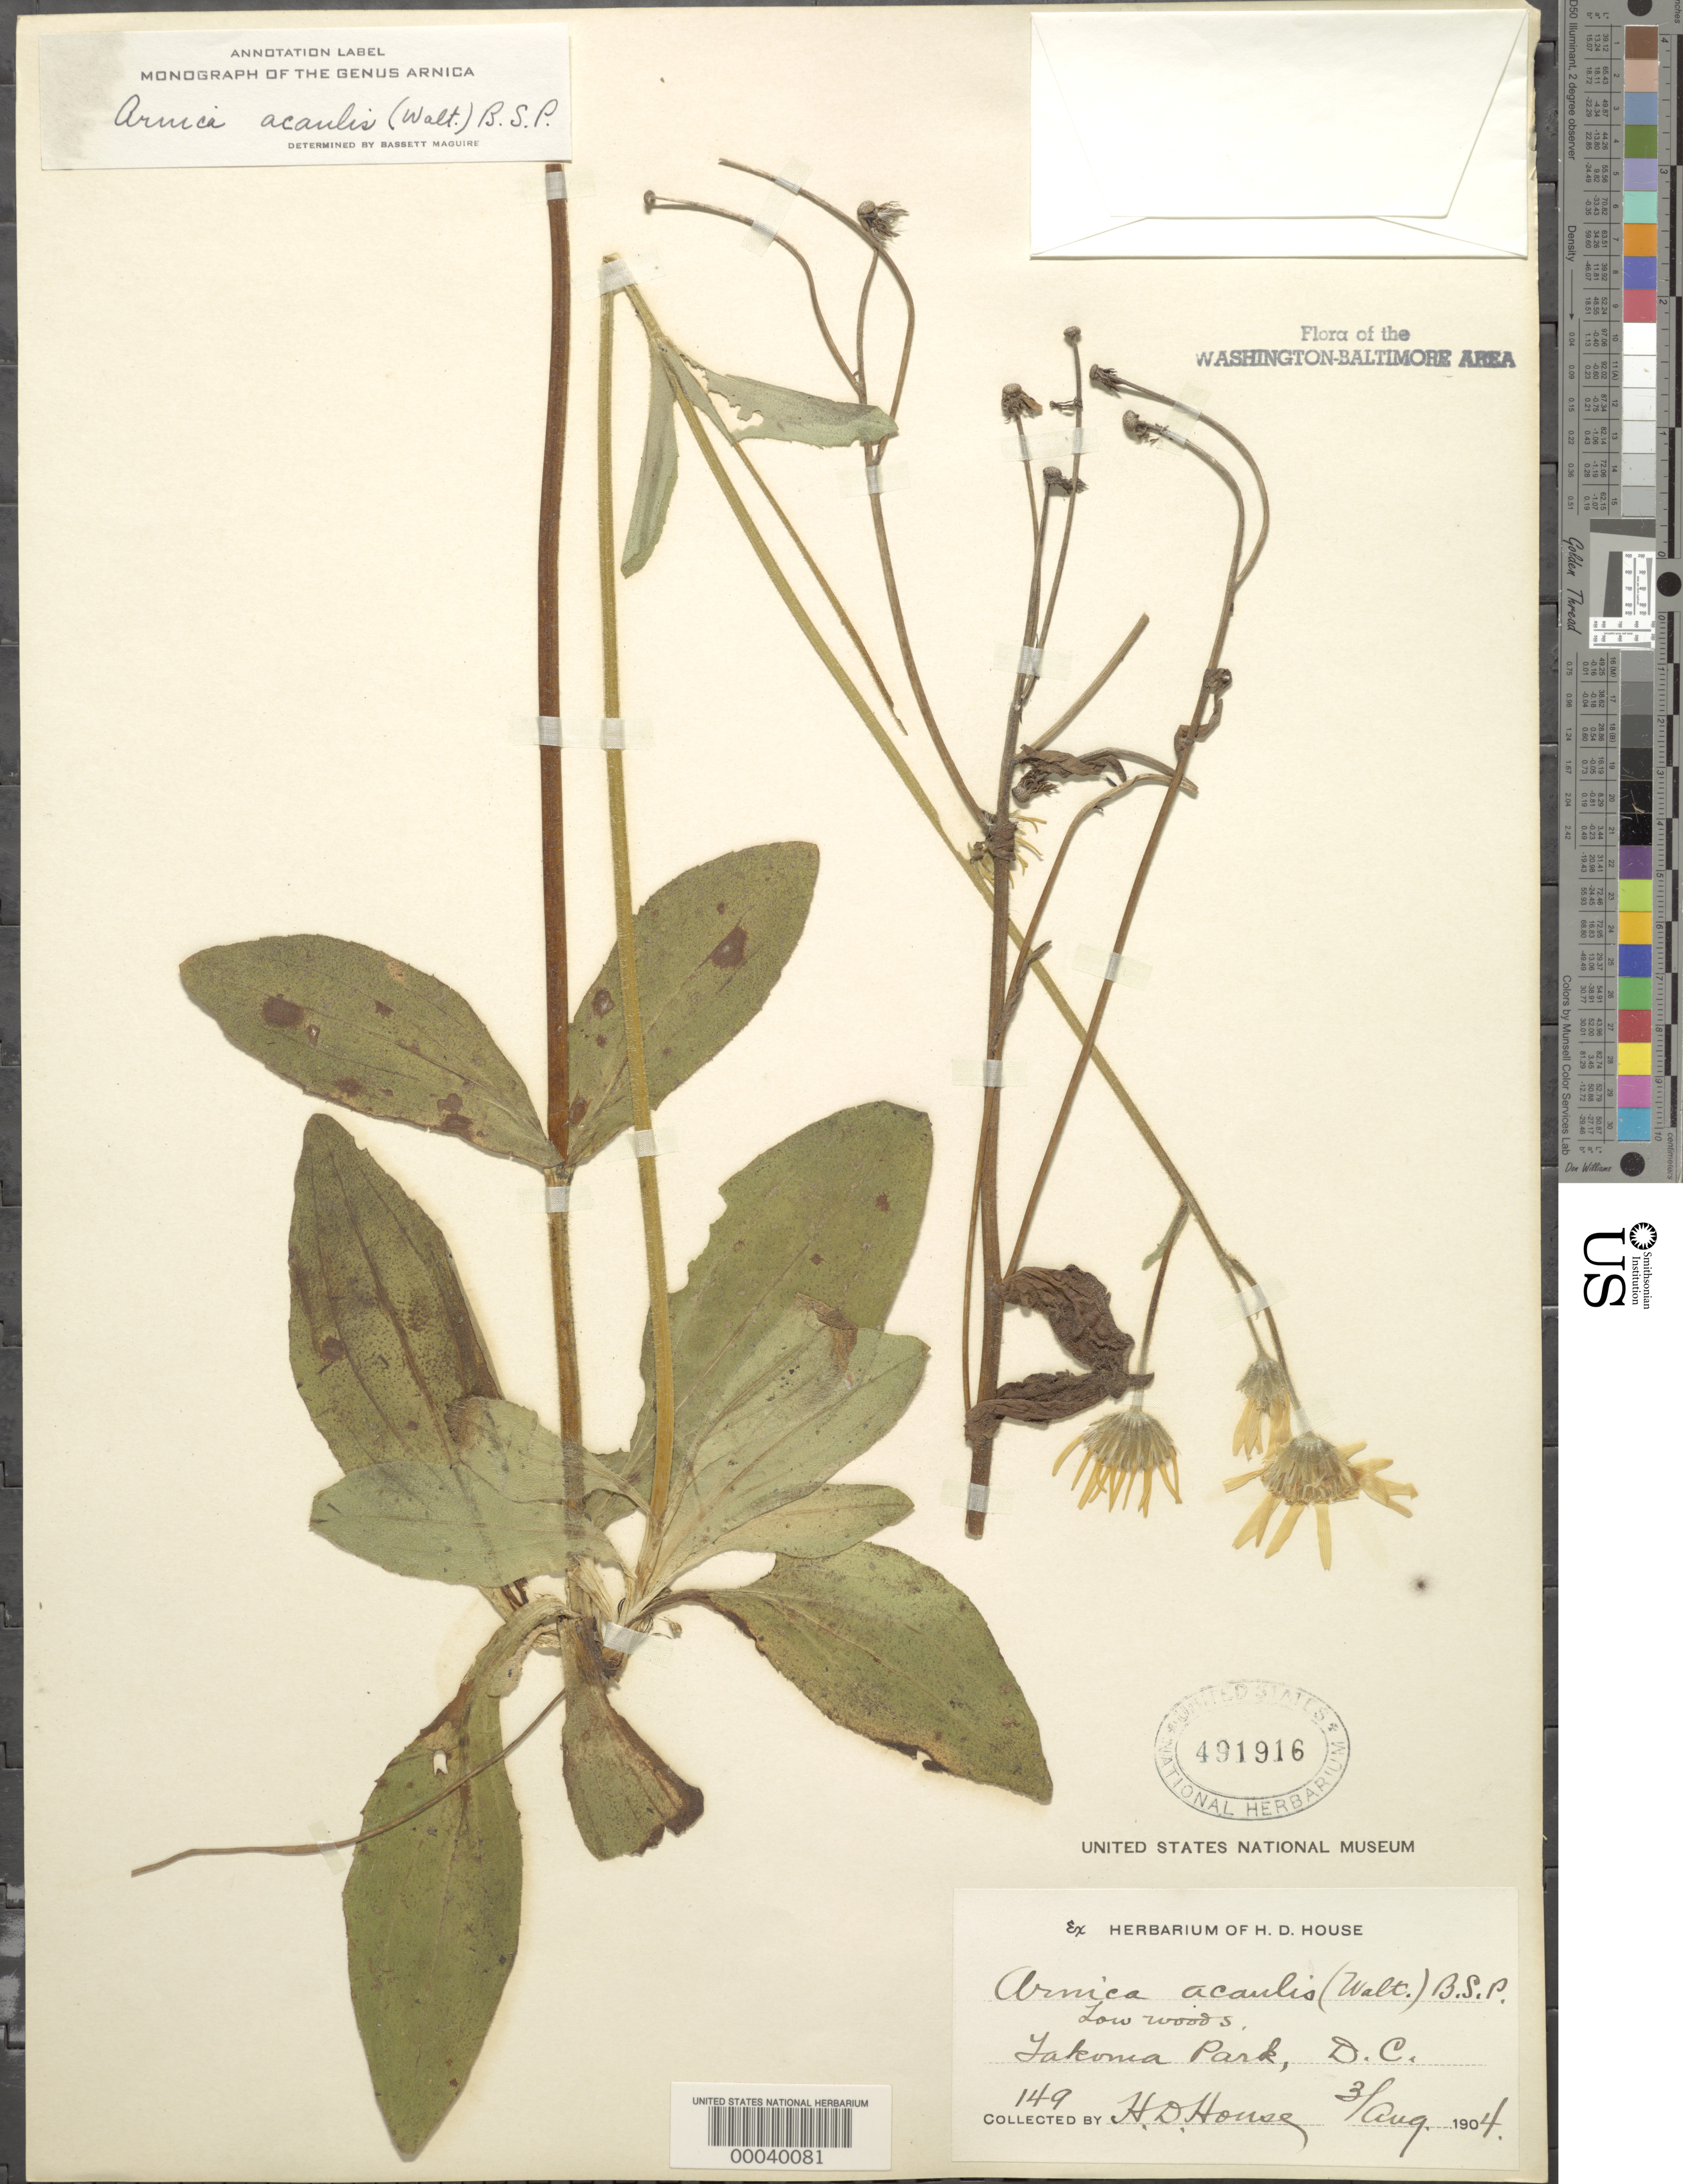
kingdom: Plantae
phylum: Tracheophyta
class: Magnoliopsida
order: Asterales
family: Asteraceae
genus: Arnica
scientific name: Arnica acaulis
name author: (Walter) Britton, Stearns & Poggenb.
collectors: H. D. House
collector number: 149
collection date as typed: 03 Aug 1904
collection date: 1904-08-03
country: United States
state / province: District of Columbia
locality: Takoma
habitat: Low woods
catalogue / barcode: US 491916